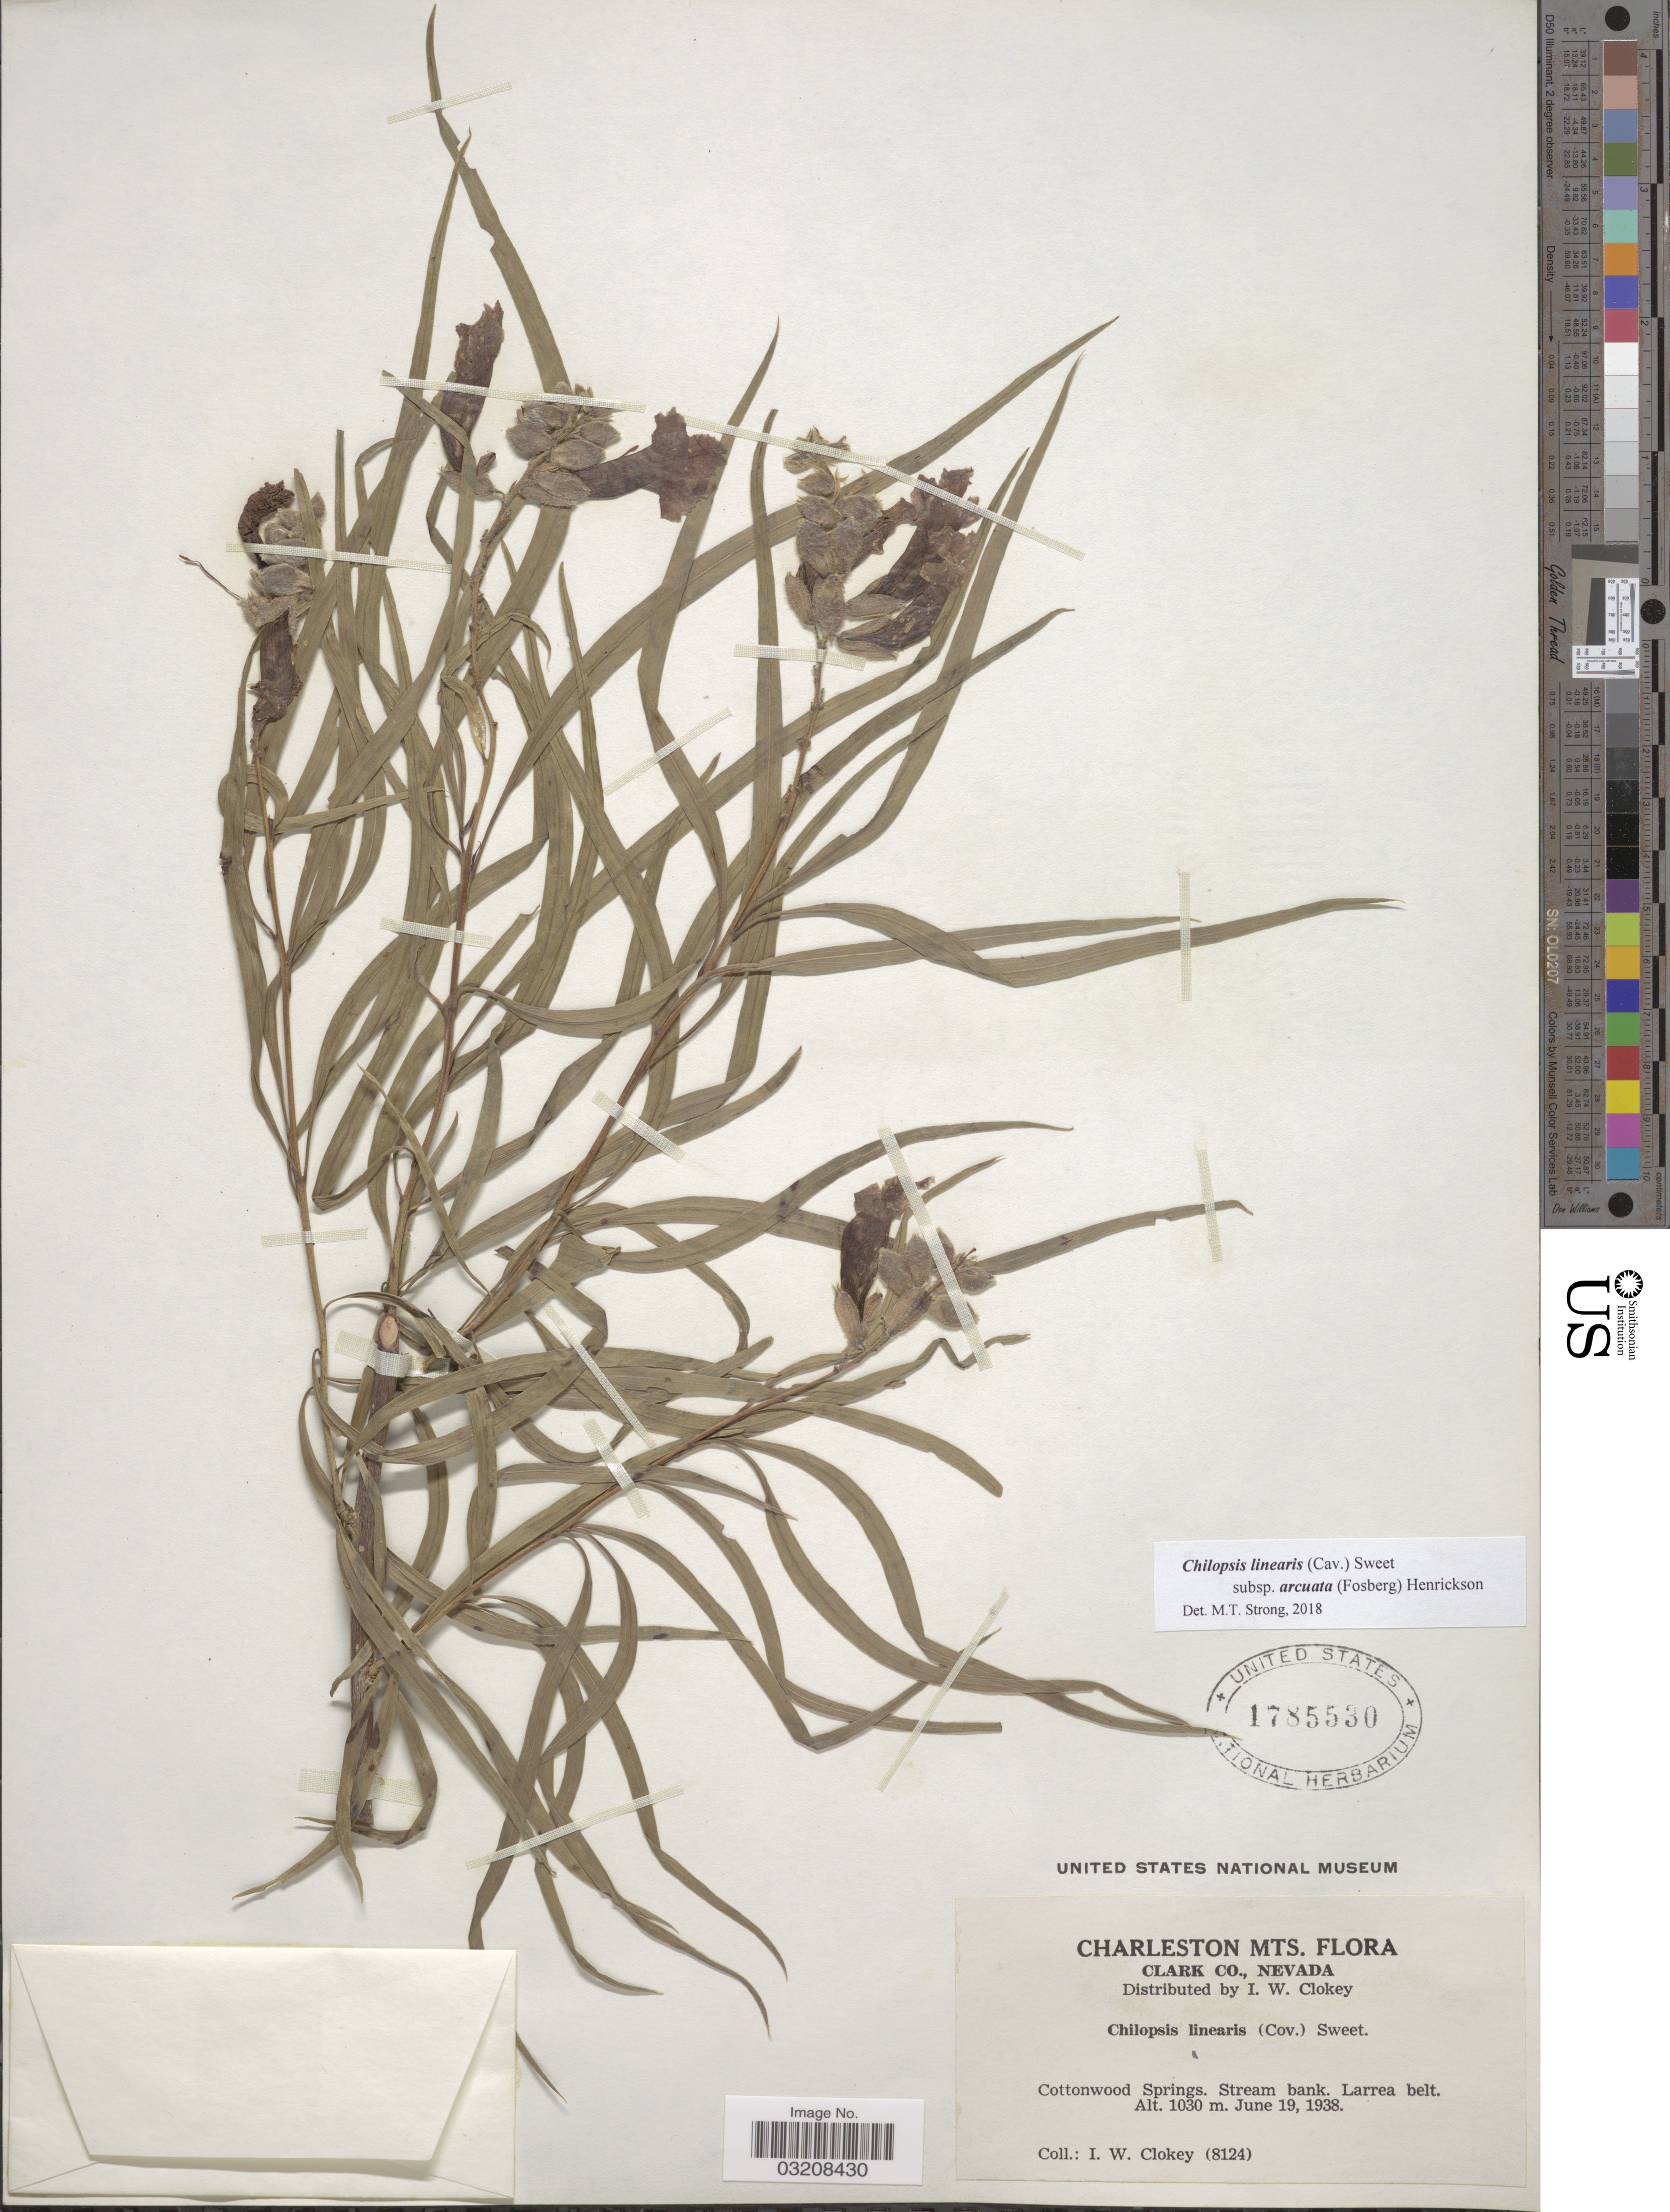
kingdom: Plantae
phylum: Tracheophyta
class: Magnoliopsida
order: Lamiales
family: Bignoniaceae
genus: Chilopsis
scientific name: Chilopsis linearis subsp. arcuata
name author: (Fosberg) Henrickson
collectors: I. W. Clokey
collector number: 8124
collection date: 1938-06-19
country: United States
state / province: Nevada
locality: Charleston Mts. Clark Co. Cottonwood Springs. Stream bank.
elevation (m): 1030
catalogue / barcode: US 1785530